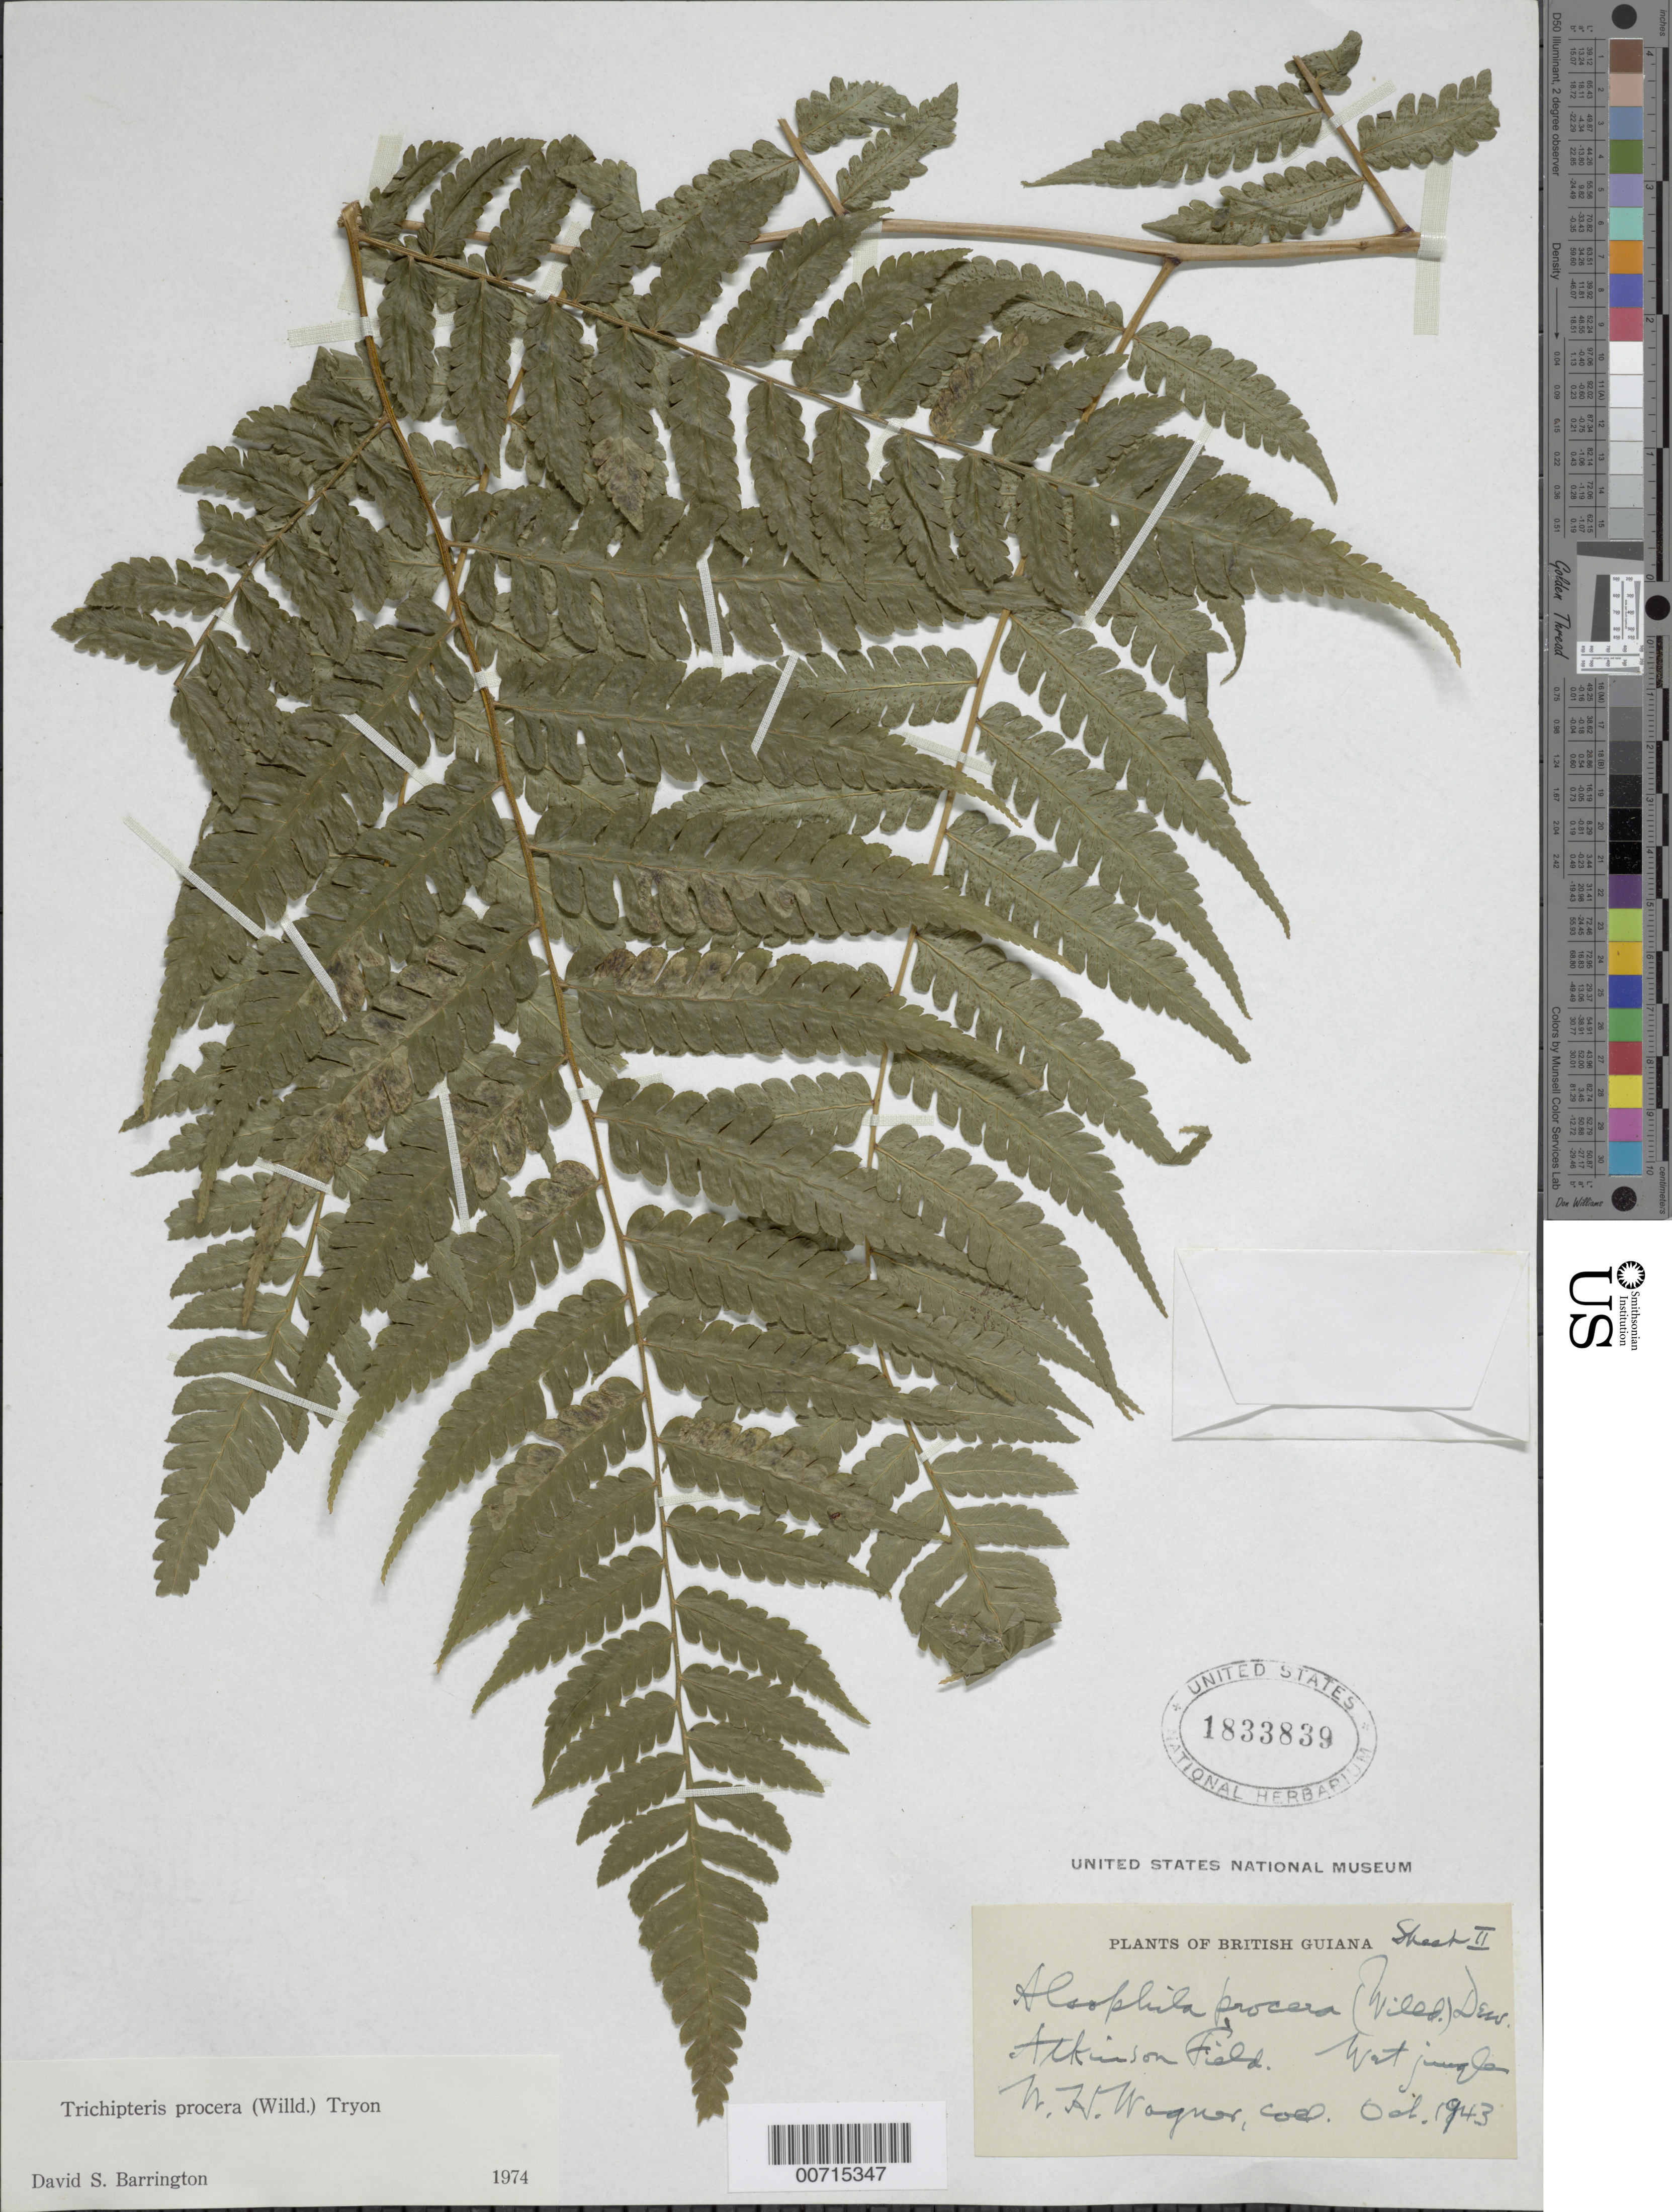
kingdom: Plantae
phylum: Tracheophyta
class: Polypodiopsida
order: Cyatheales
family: Cyatheaceae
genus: Cyathea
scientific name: Cyathea pungens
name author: (Willd.) Domin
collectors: W. H. Wagner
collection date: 1943-10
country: Guyana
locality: British Guiana, Atkinson Field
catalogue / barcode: US 1833839